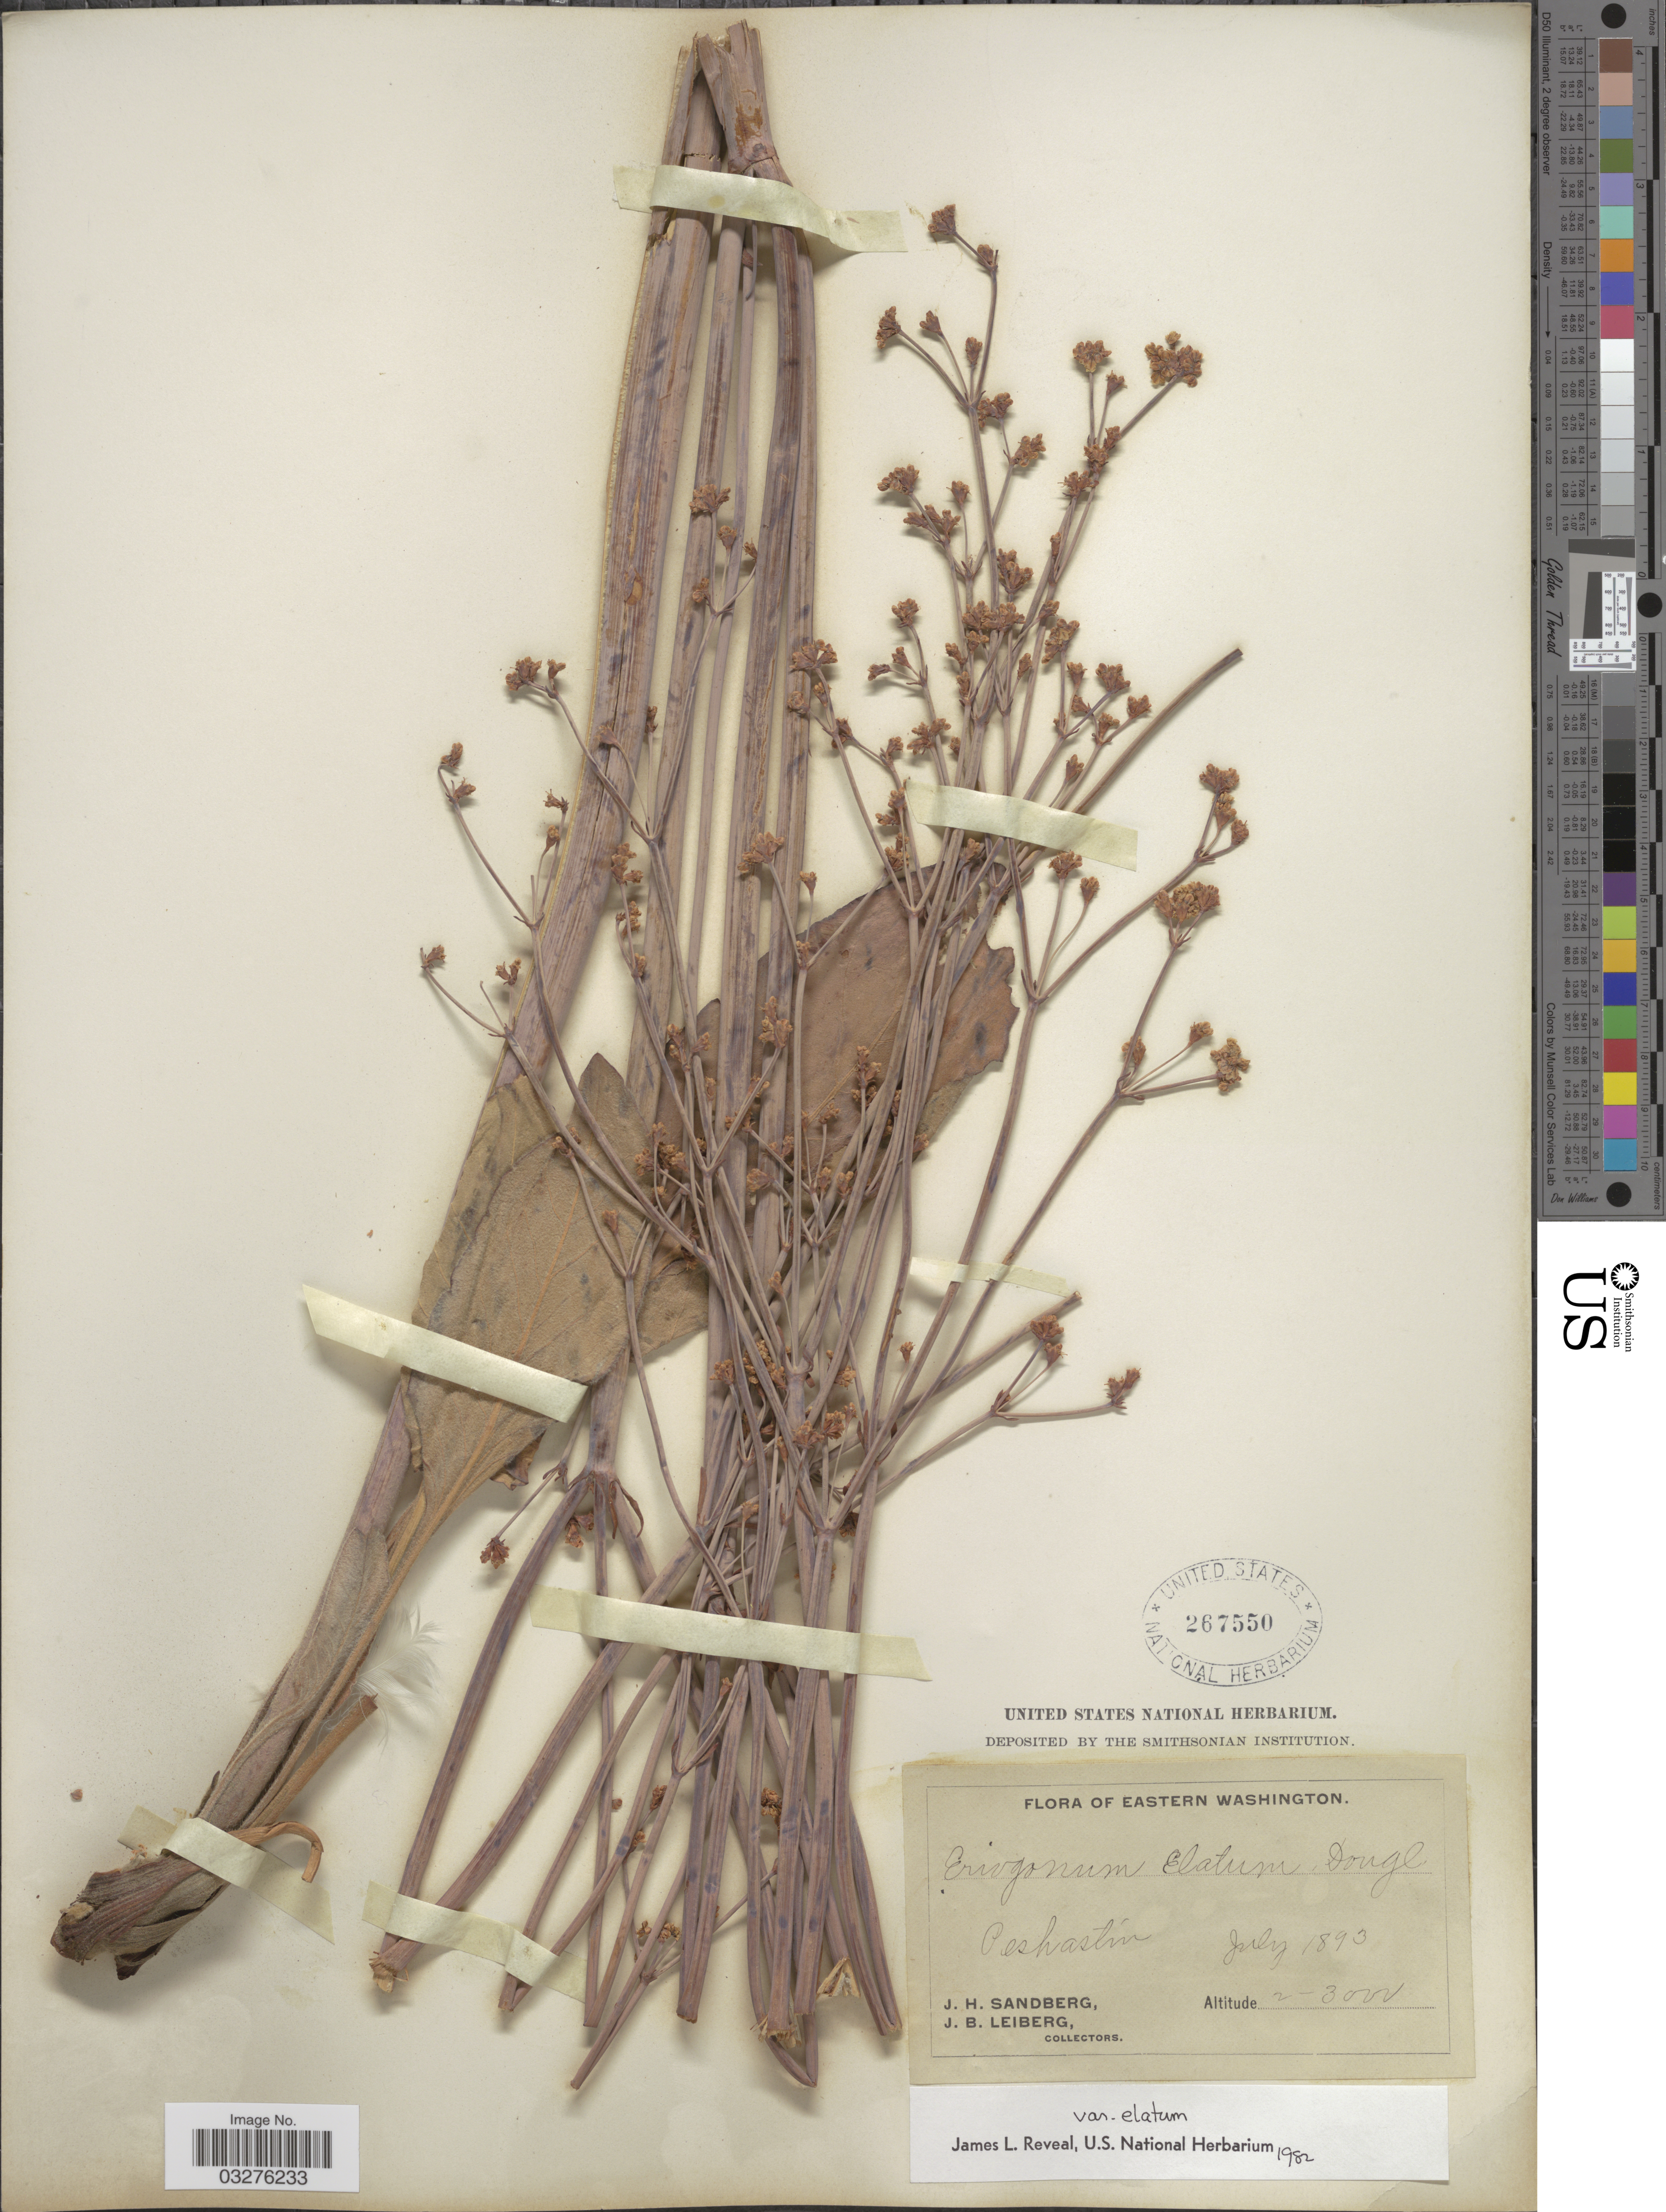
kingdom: Plantae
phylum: Tracheophyta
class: Magnoliopsida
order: Caryophyllales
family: Polygonaceae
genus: Eriogonum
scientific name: Eriogonum elatum var. elatum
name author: Douglas ex Benth.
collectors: J. H. Sandberg & J. B. Leiberg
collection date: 1893-07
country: United States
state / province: Washington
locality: Eastern Washington. Peshastin.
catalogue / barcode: US 267550